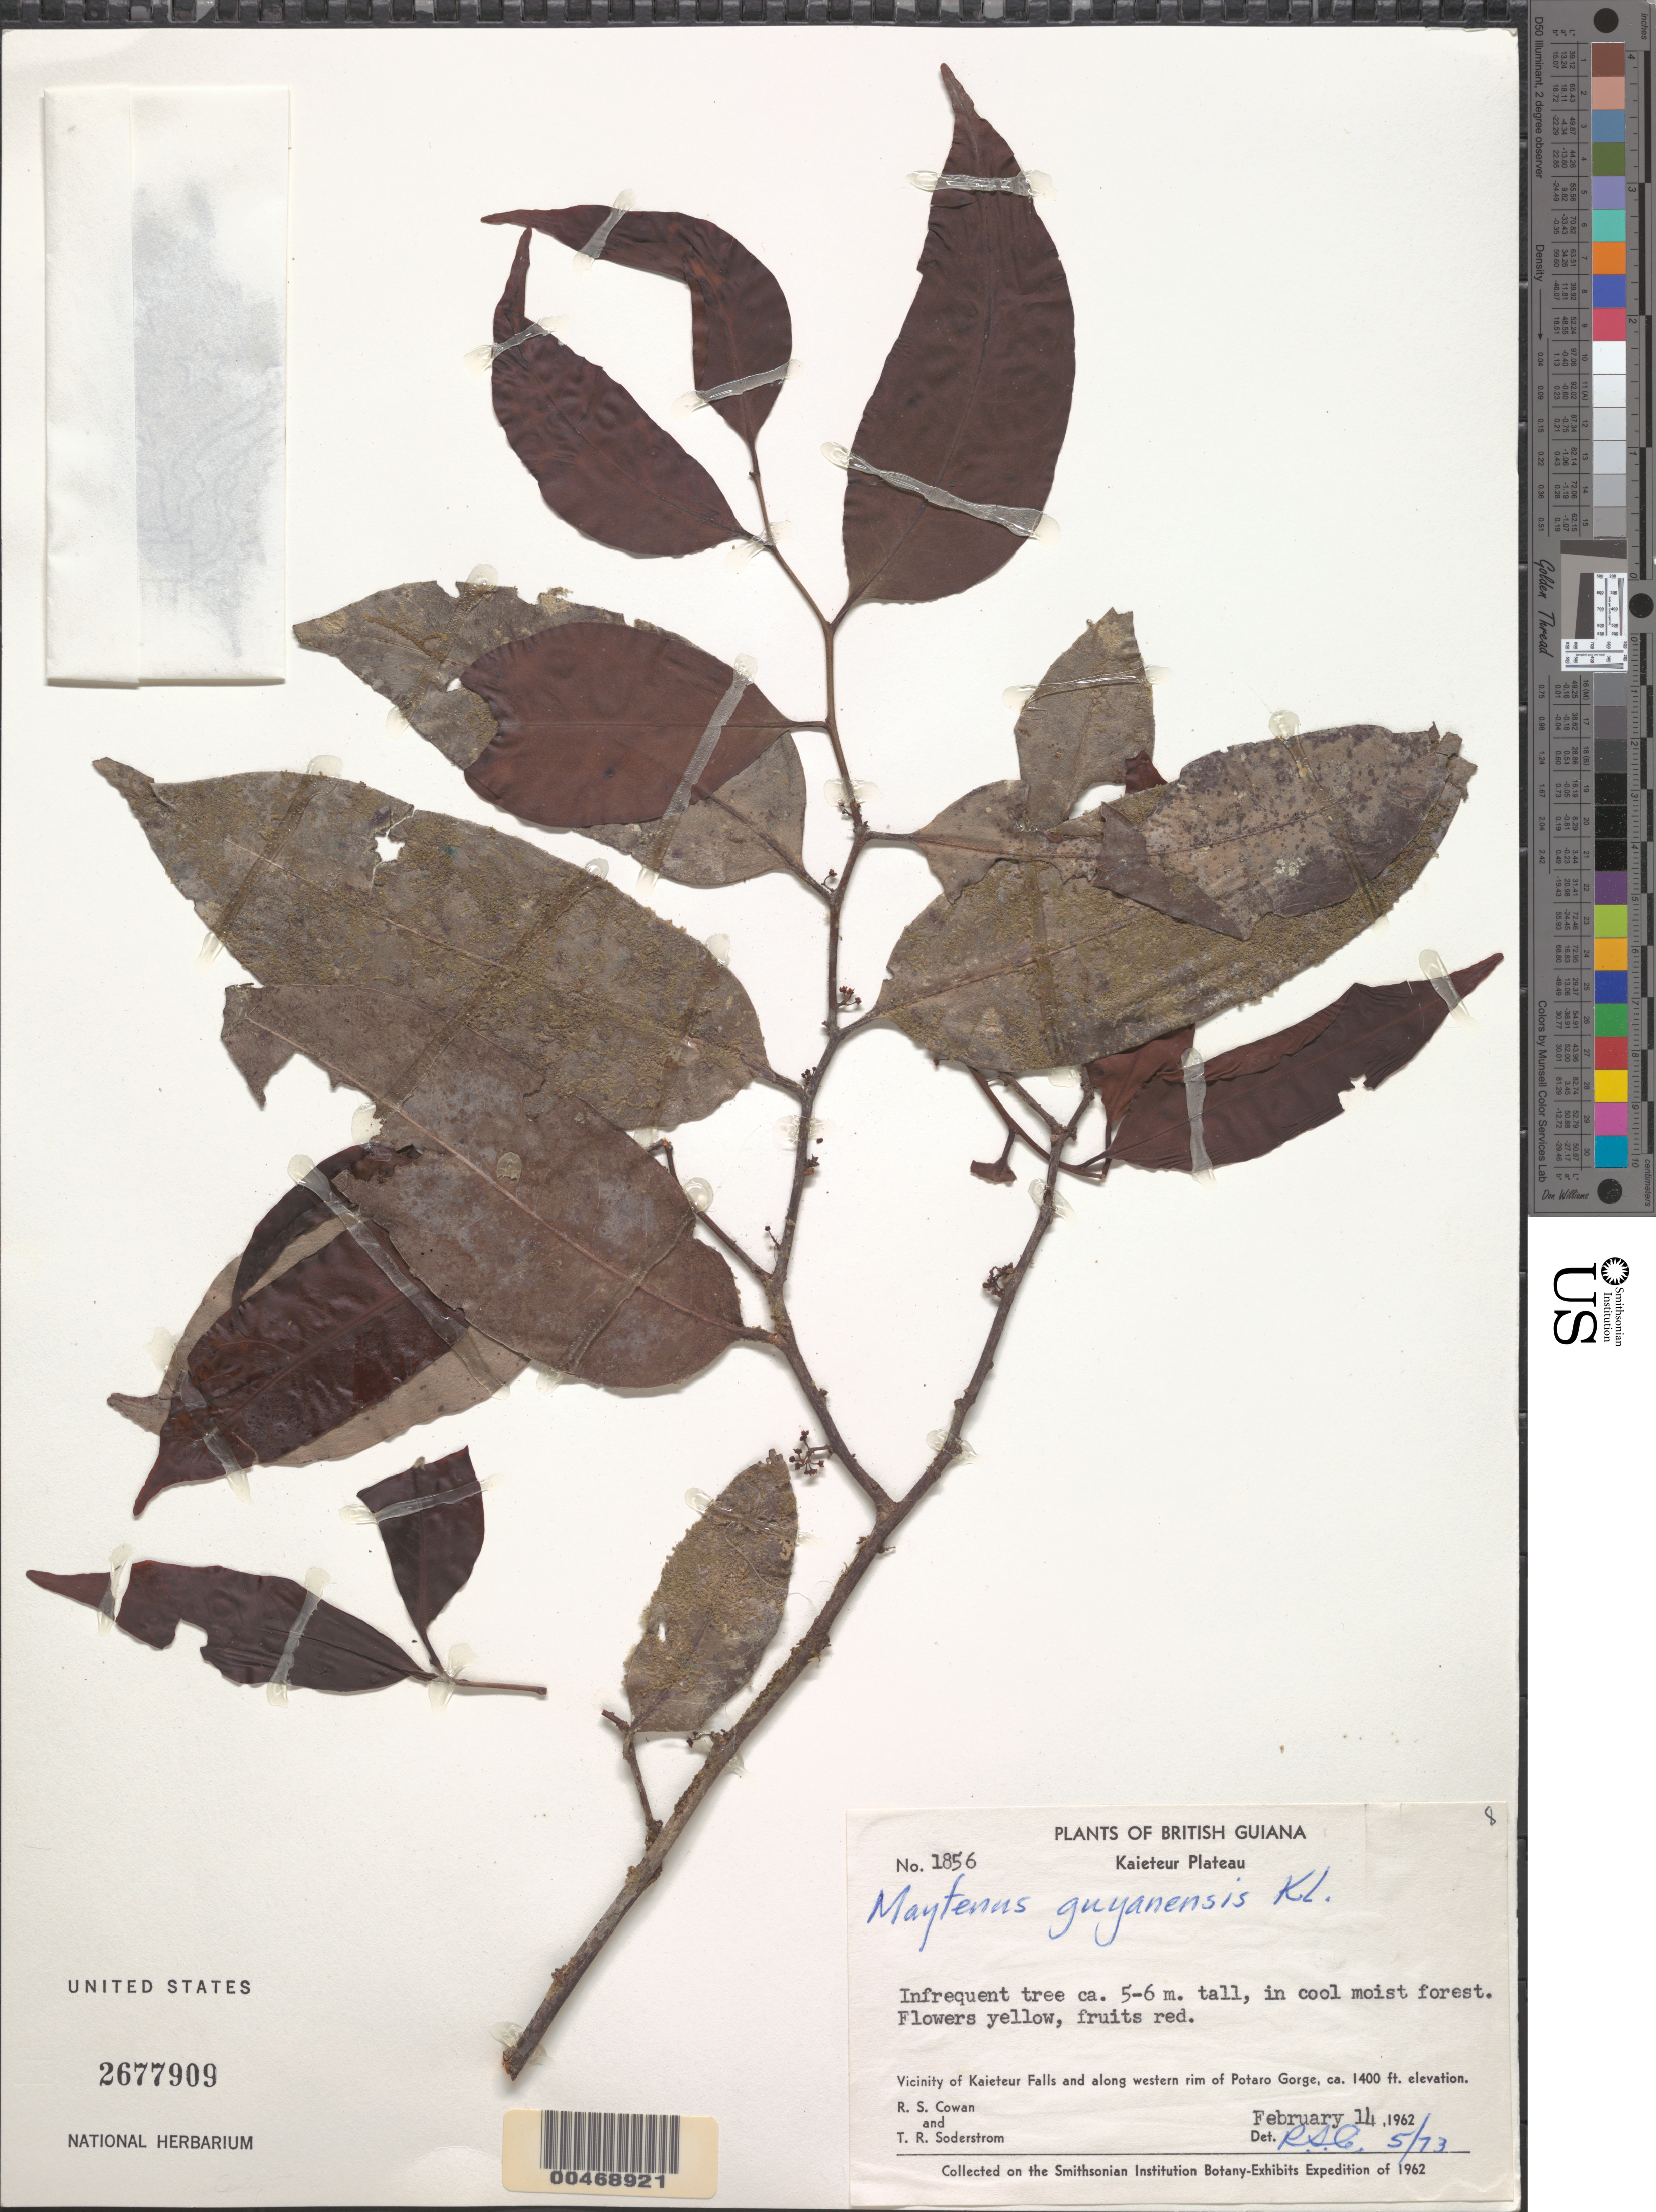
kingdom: Plantae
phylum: Tracheophyta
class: Magnoliopsida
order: Celastrales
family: Celastraceae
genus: Maytenus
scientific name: Maytenus guyanensis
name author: Klotzsch ex Reissek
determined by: Cowan, R. S.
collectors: R. S. Cowan & T. R. Soderstrom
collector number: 1856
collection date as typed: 14-Feb-62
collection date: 1962-02-14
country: Guyana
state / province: Potaro-Siparuni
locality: Kaieteur Plateau, vicinity of Kaieteur Falls and western rim of Potaro Gorge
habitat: Cool, moist forest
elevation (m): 427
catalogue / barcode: US 2677909